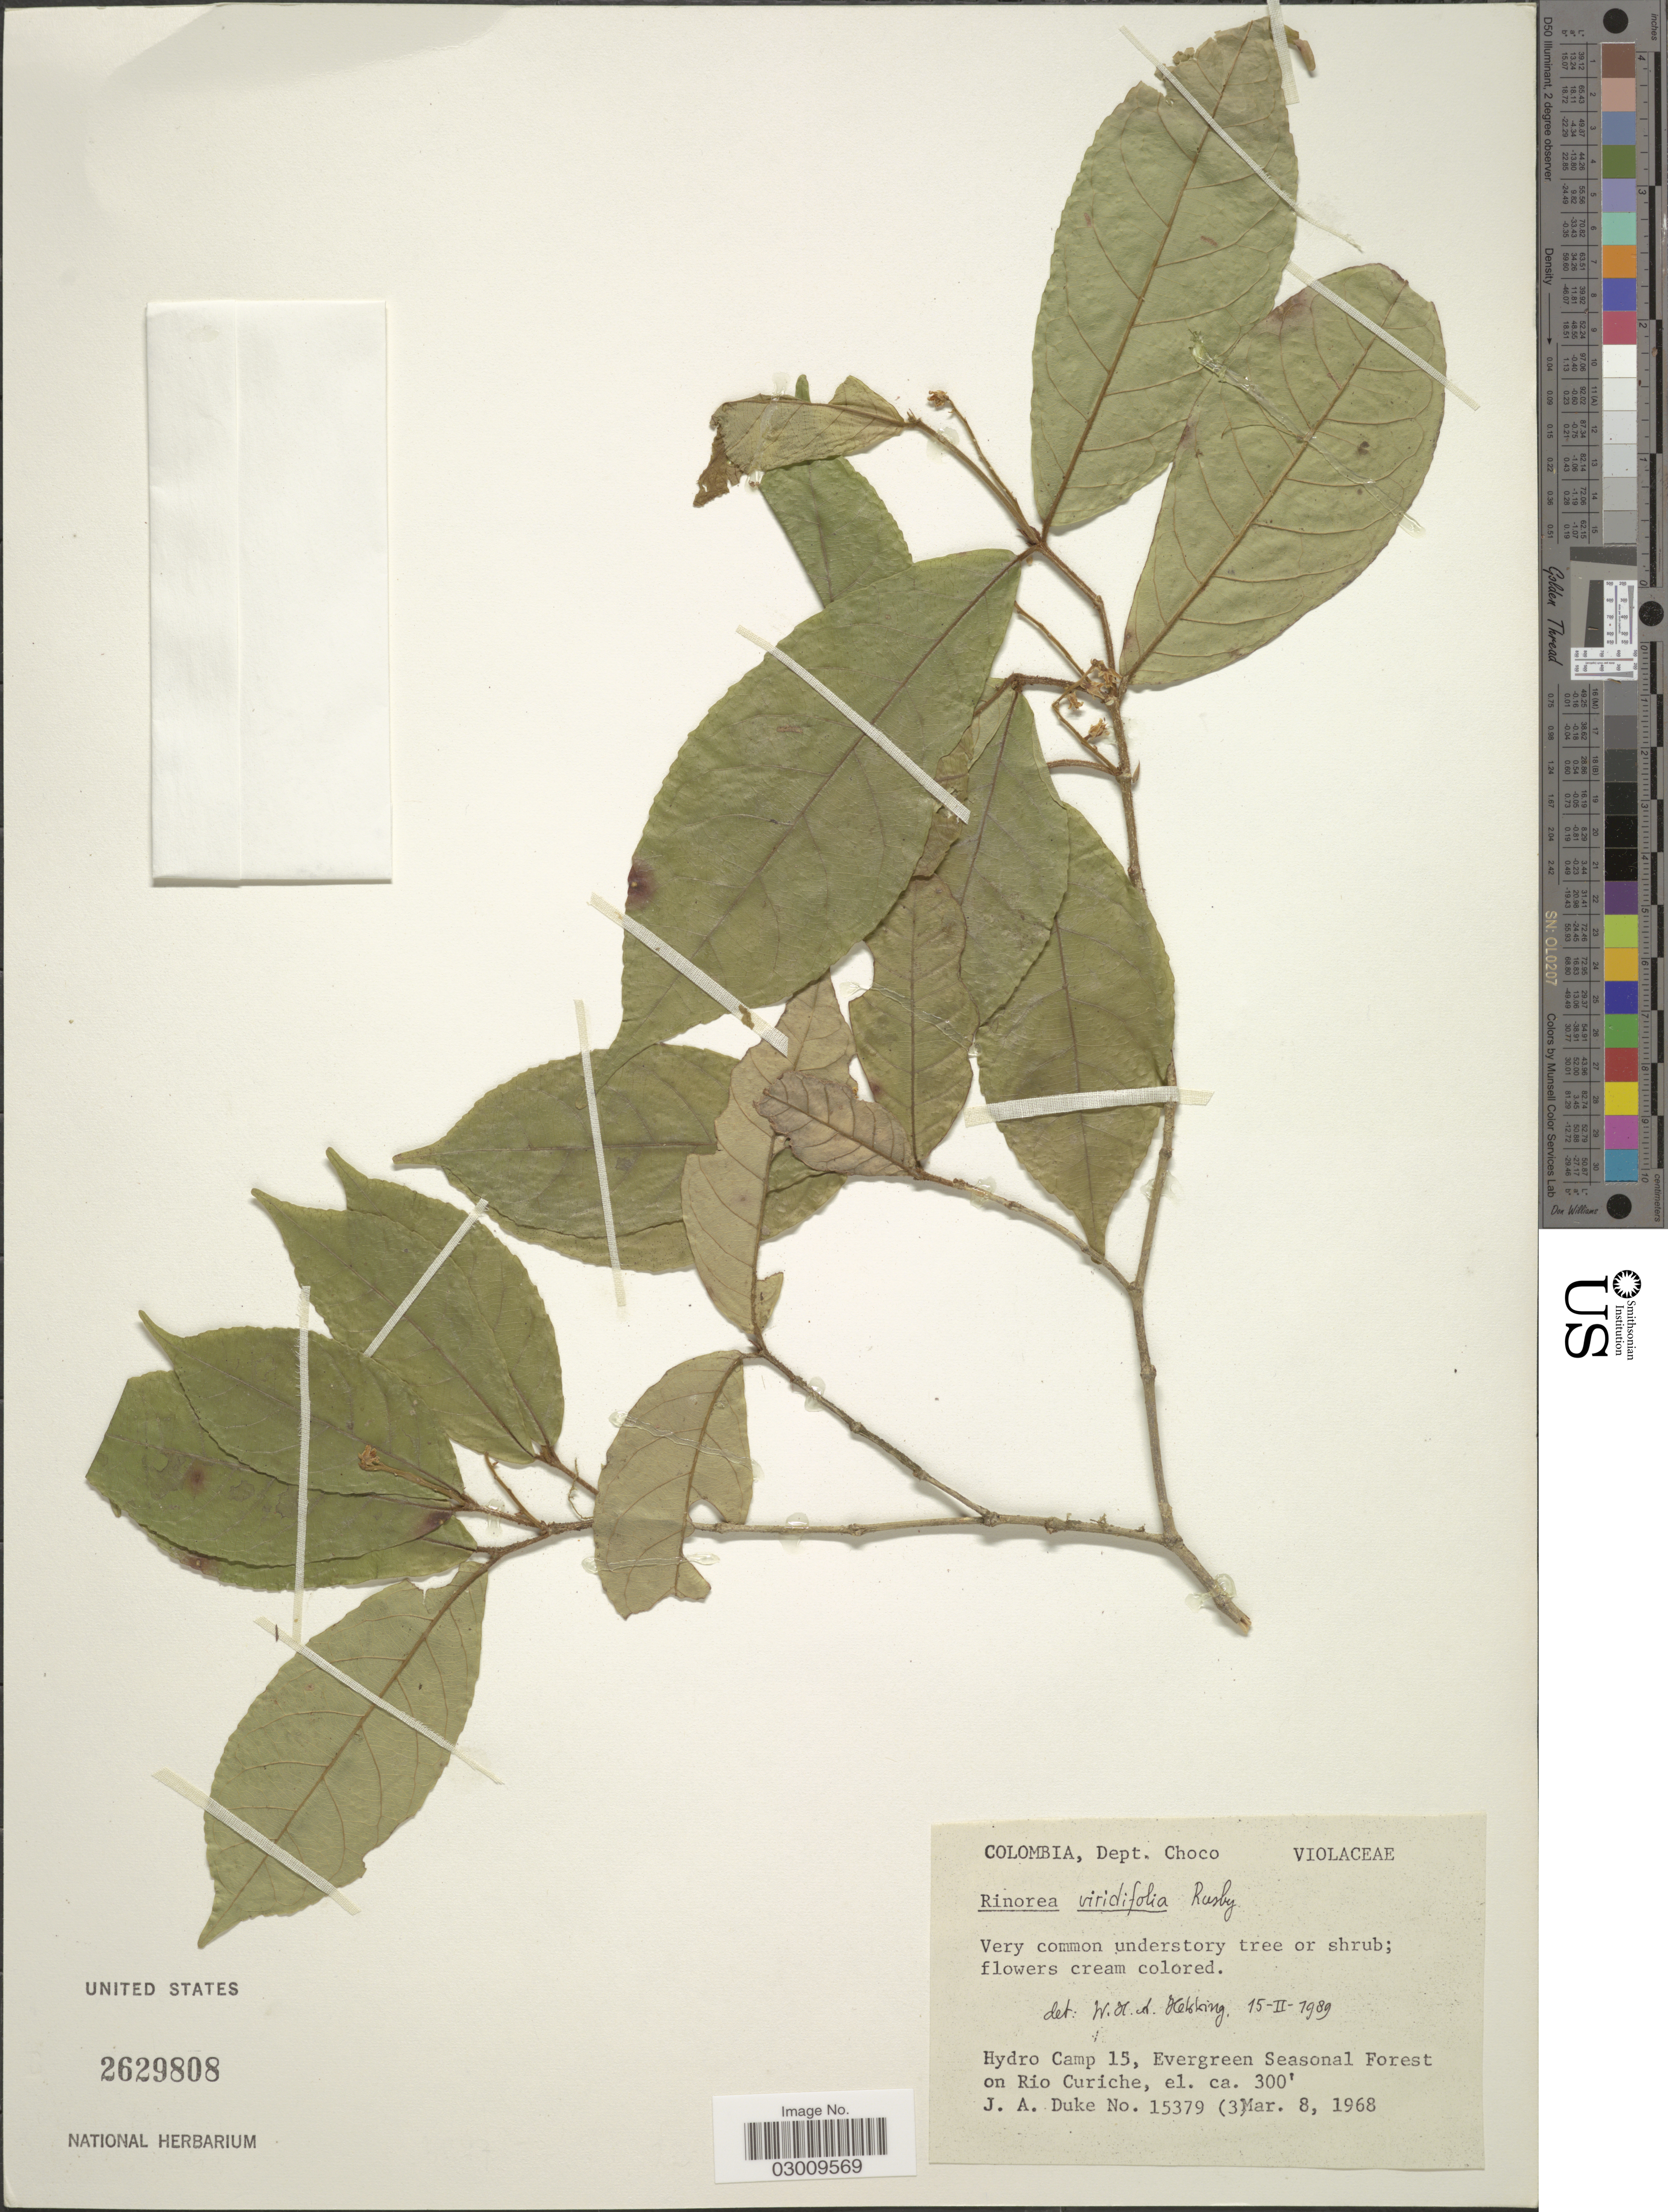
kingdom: Plantae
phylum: Tracheophyta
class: Magnoliopsida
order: Malpighiales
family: Violaceae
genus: Rinorea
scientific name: Rinorea squamata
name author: S.F. Blake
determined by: Hoyos-Gomez, S. E.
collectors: J. A. Duke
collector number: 15379(3)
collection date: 1968-03-08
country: Colombia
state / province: Chocó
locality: Dept. Choco. Hydro Camp 15, Evergreen Seasonal Forest on Río Curiche.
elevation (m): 91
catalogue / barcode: US 2629808